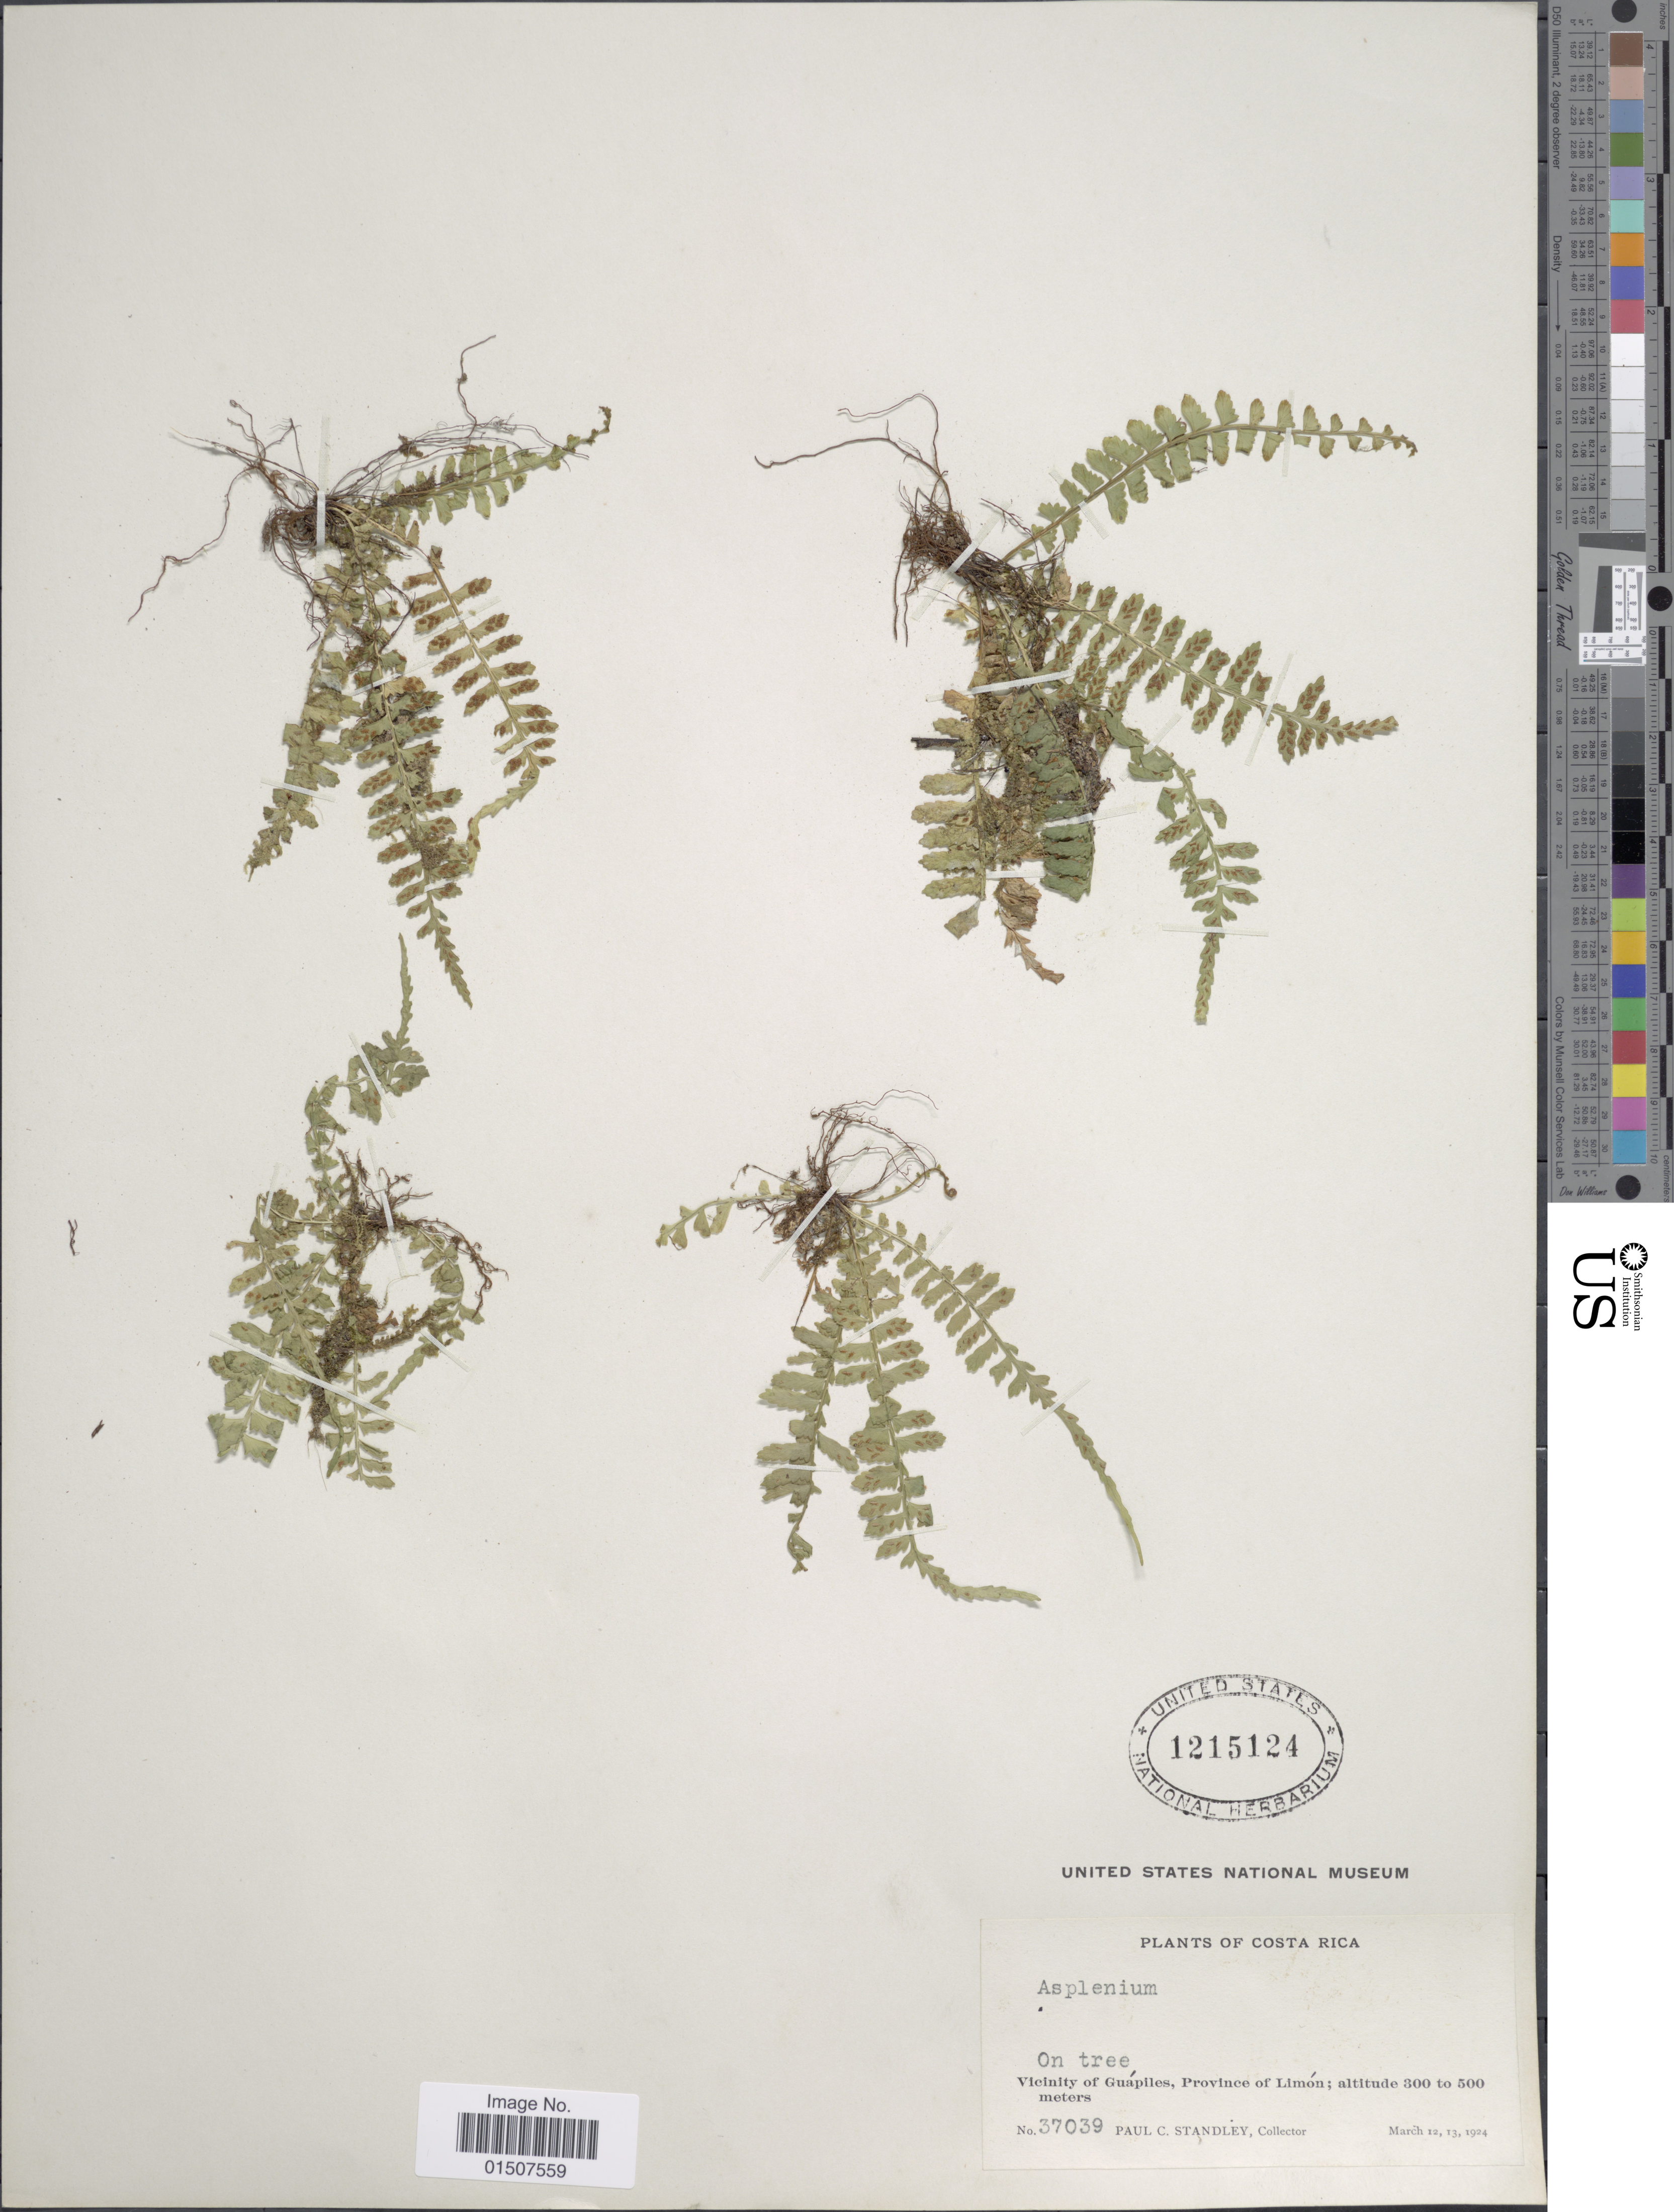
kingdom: Plantae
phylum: Tracheophyta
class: Polypodiopsida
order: Polypodiales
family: Aspleniaceae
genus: Asplenium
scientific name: Asplenium pteropus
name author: Kaulf.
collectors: P. C. Standley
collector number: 37039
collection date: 1924-03-12/1924-03-13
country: Costa Rica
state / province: Limón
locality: Vicinity of Guapiles, Province of Limon.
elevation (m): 300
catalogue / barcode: US 1215124